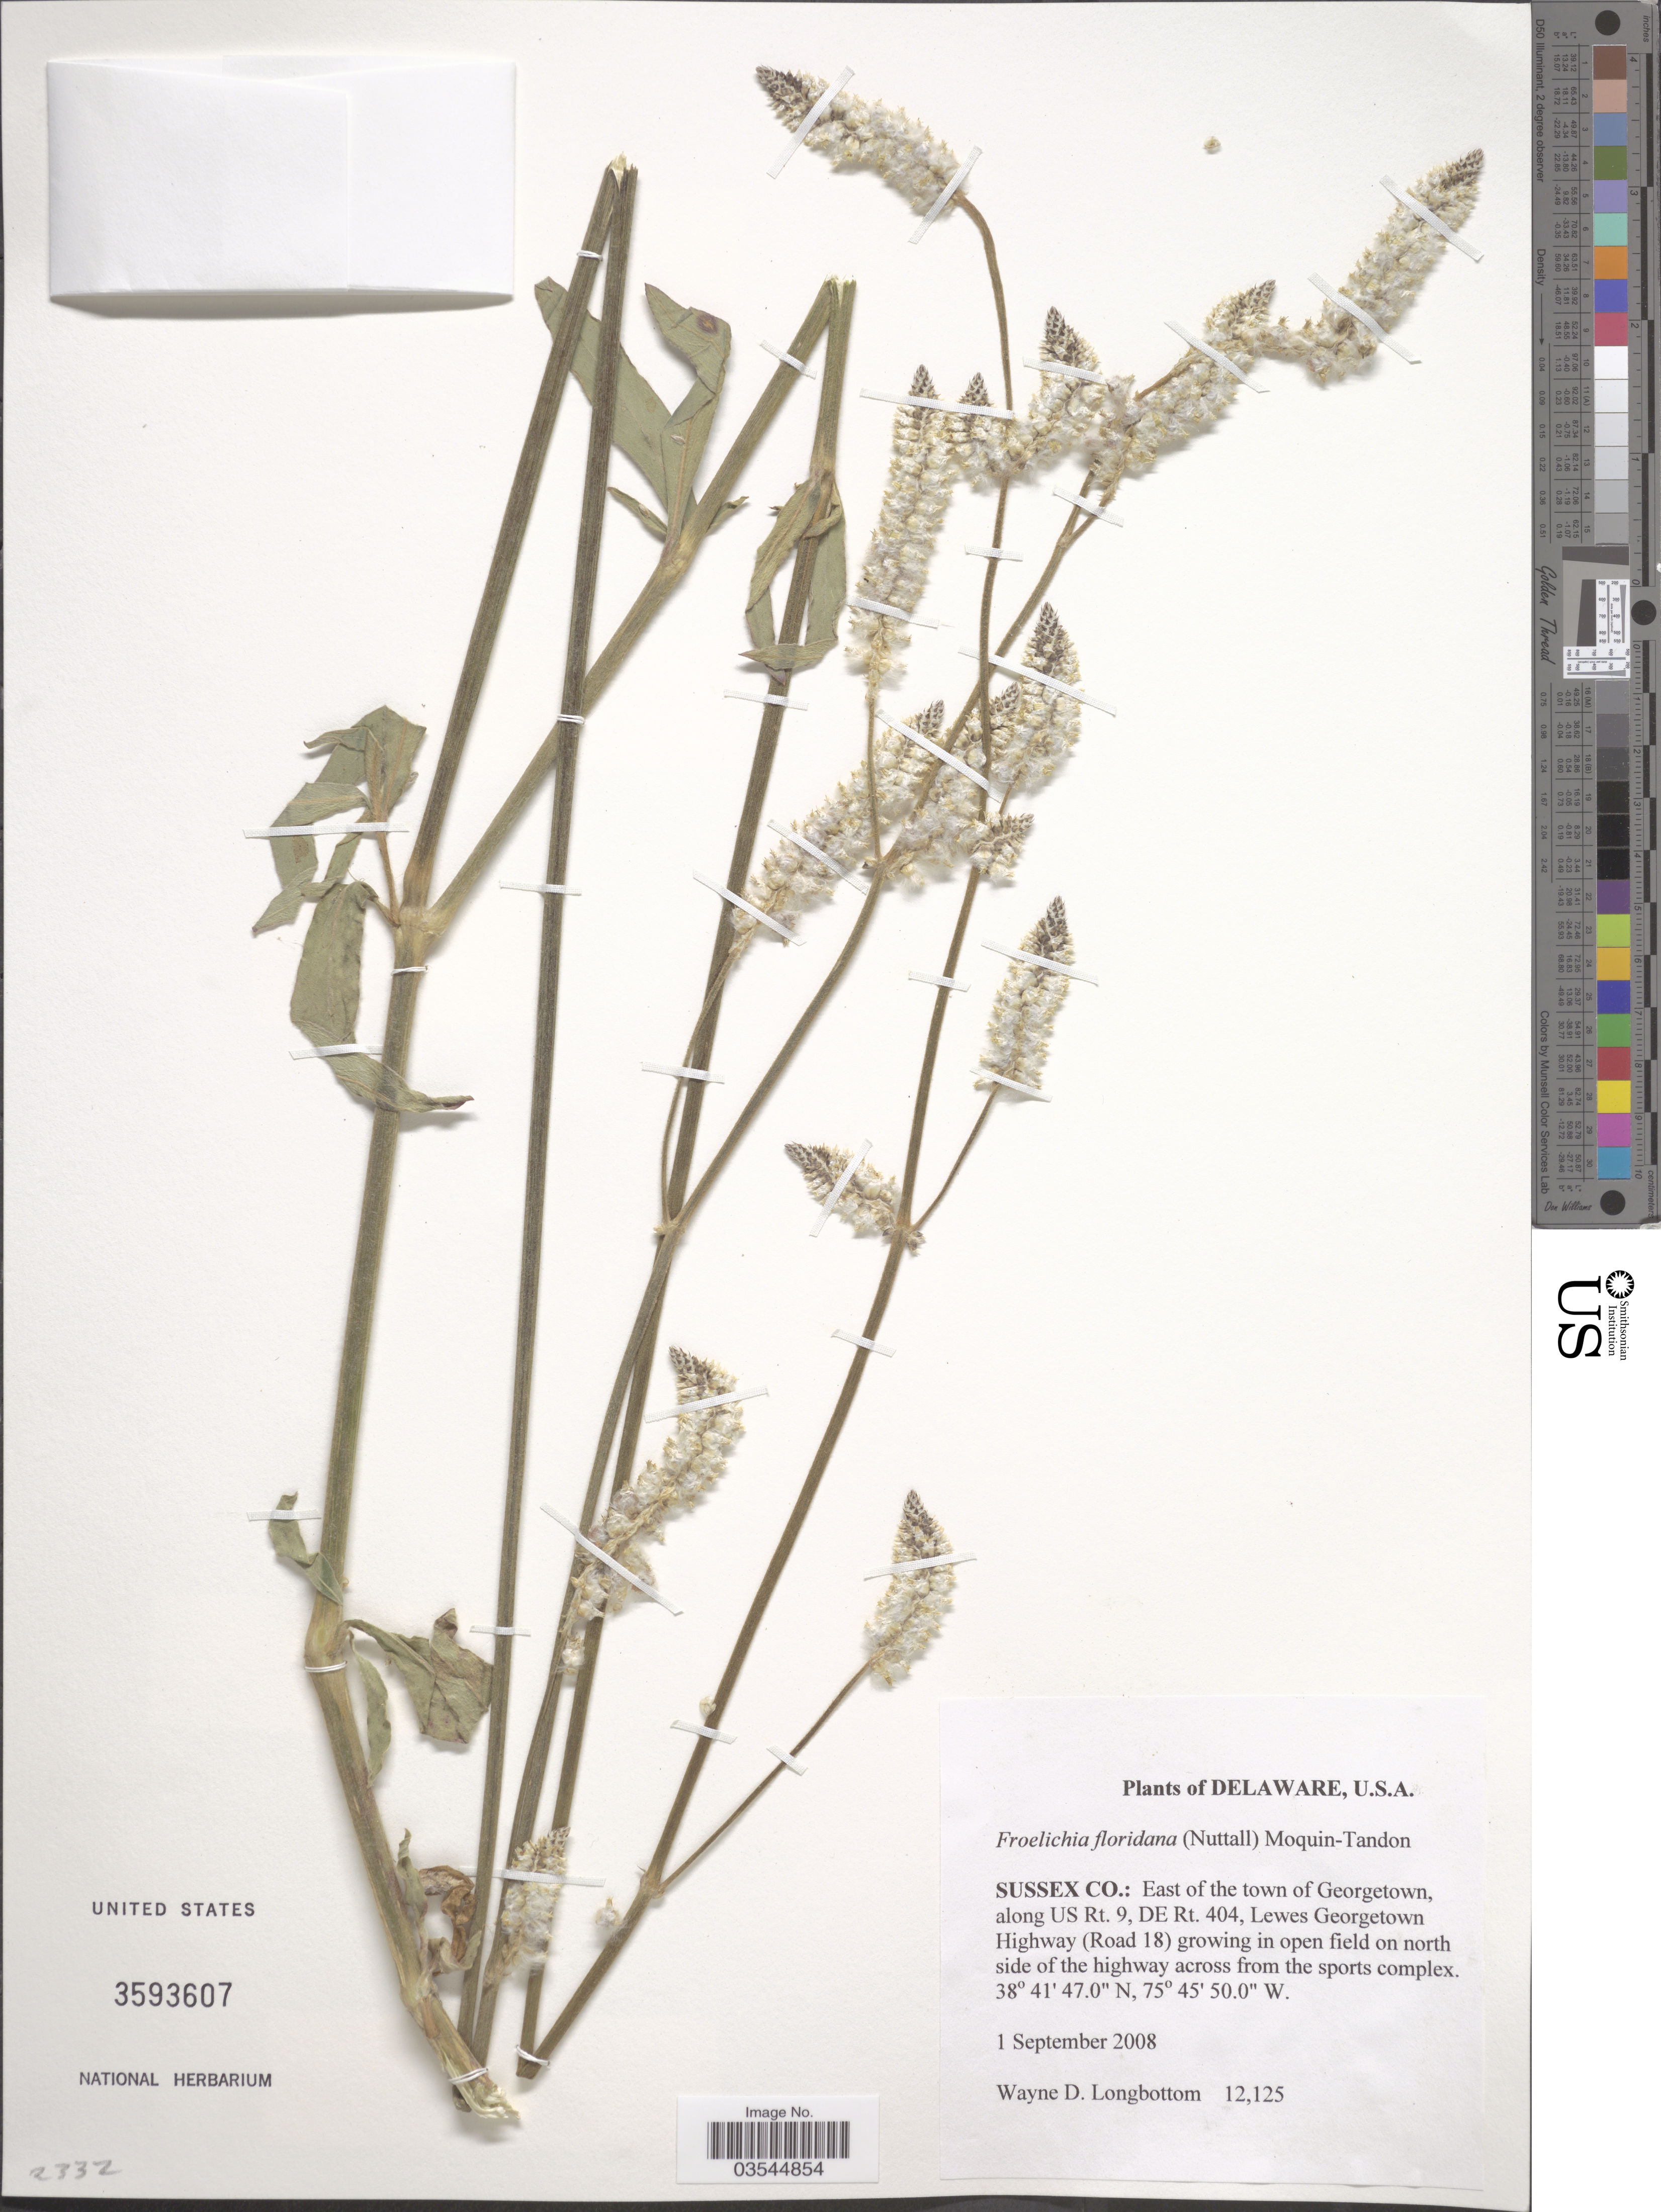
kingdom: Plantae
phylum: Tracheophyta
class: Magnoliopsida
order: Caryophyllales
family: Amaranthaceae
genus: Froelichia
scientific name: Froelichia floridana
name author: (Nutt.) Moq.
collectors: W. D. Longbottom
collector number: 12125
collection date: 2008-09-01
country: United States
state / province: Delaware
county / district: Sussex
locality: Sussex Co.: East of the town of Georgetown, along US Rt. 9, DE Rt. 404, Lewes Georgetown highway (Road 18) growing in open field on north side of the highway across from the sports complex.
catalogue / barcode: US 3593607